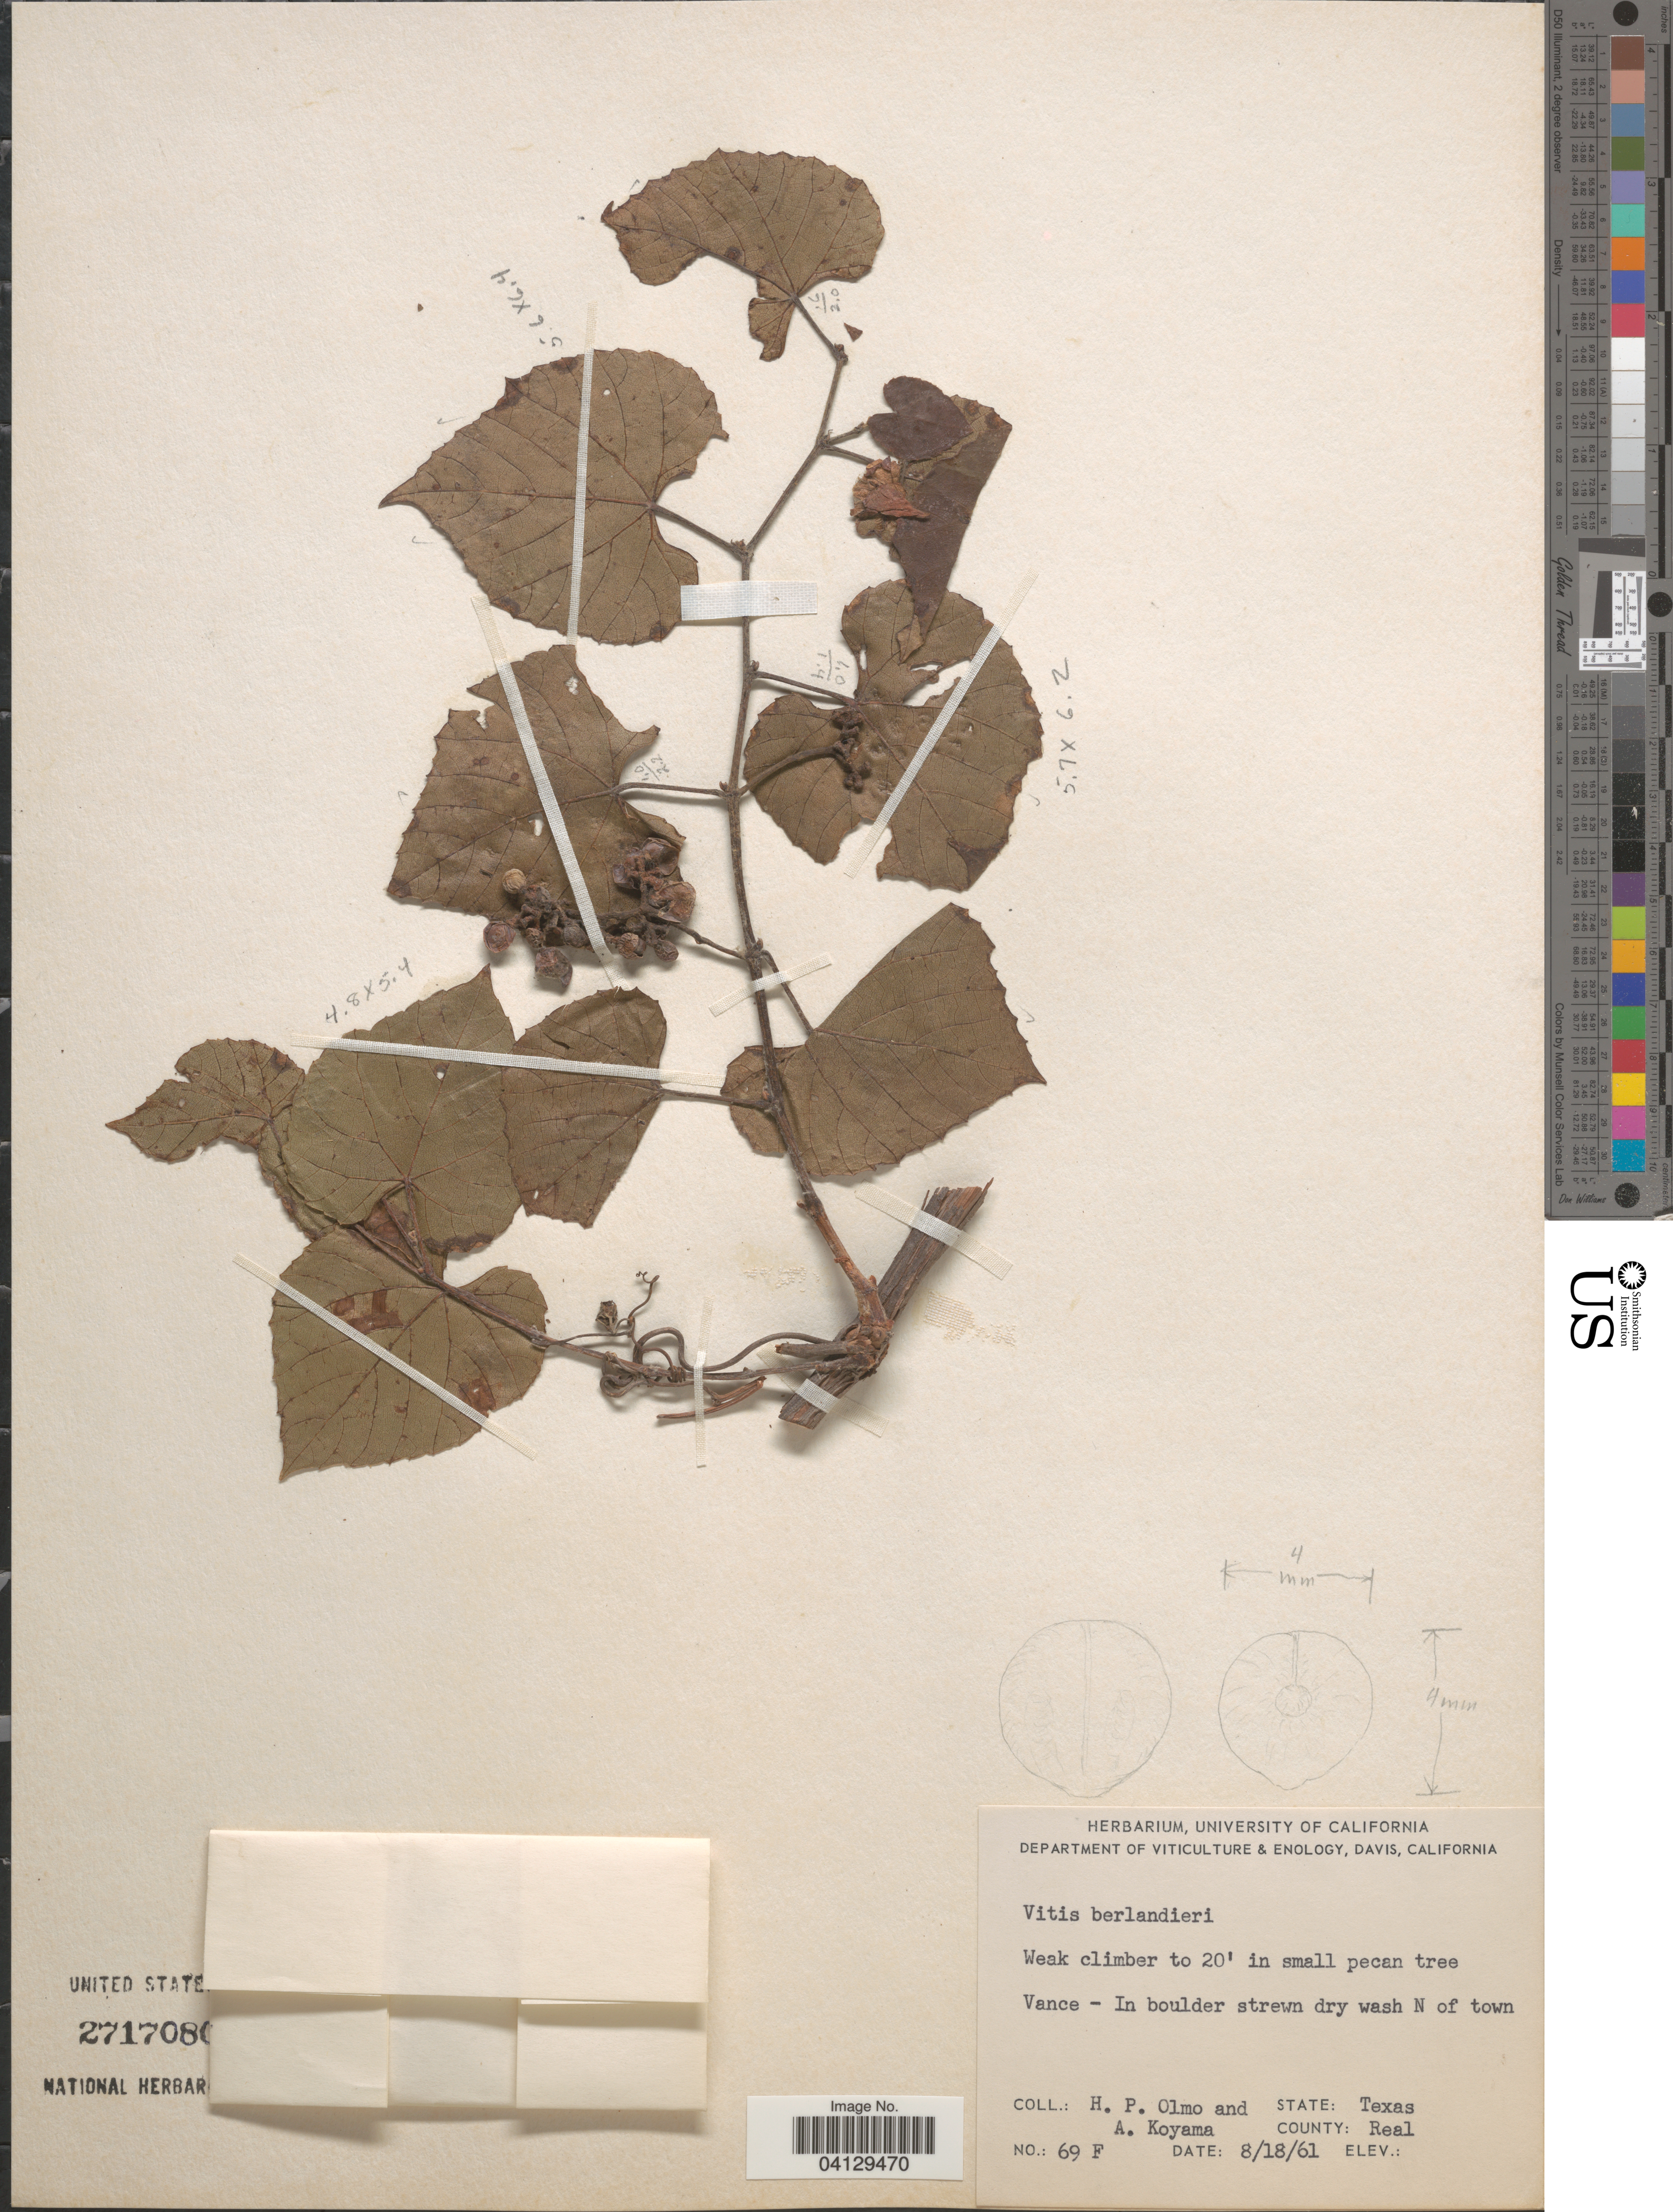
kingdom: Plantae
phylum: Tracheophyta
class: Magnoliopsida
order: Vitales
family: Vitaceae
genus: Vitis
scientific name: Vitis berlandieri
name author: Planch.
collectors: H. Olmo & A. Koyama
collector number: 69F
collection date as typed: Transcribed d/m/y: 18/8/61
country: United States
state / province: Texas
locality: Vance - In boulder strewn dry wash N of town. County: Real.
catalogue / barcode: US 2717080